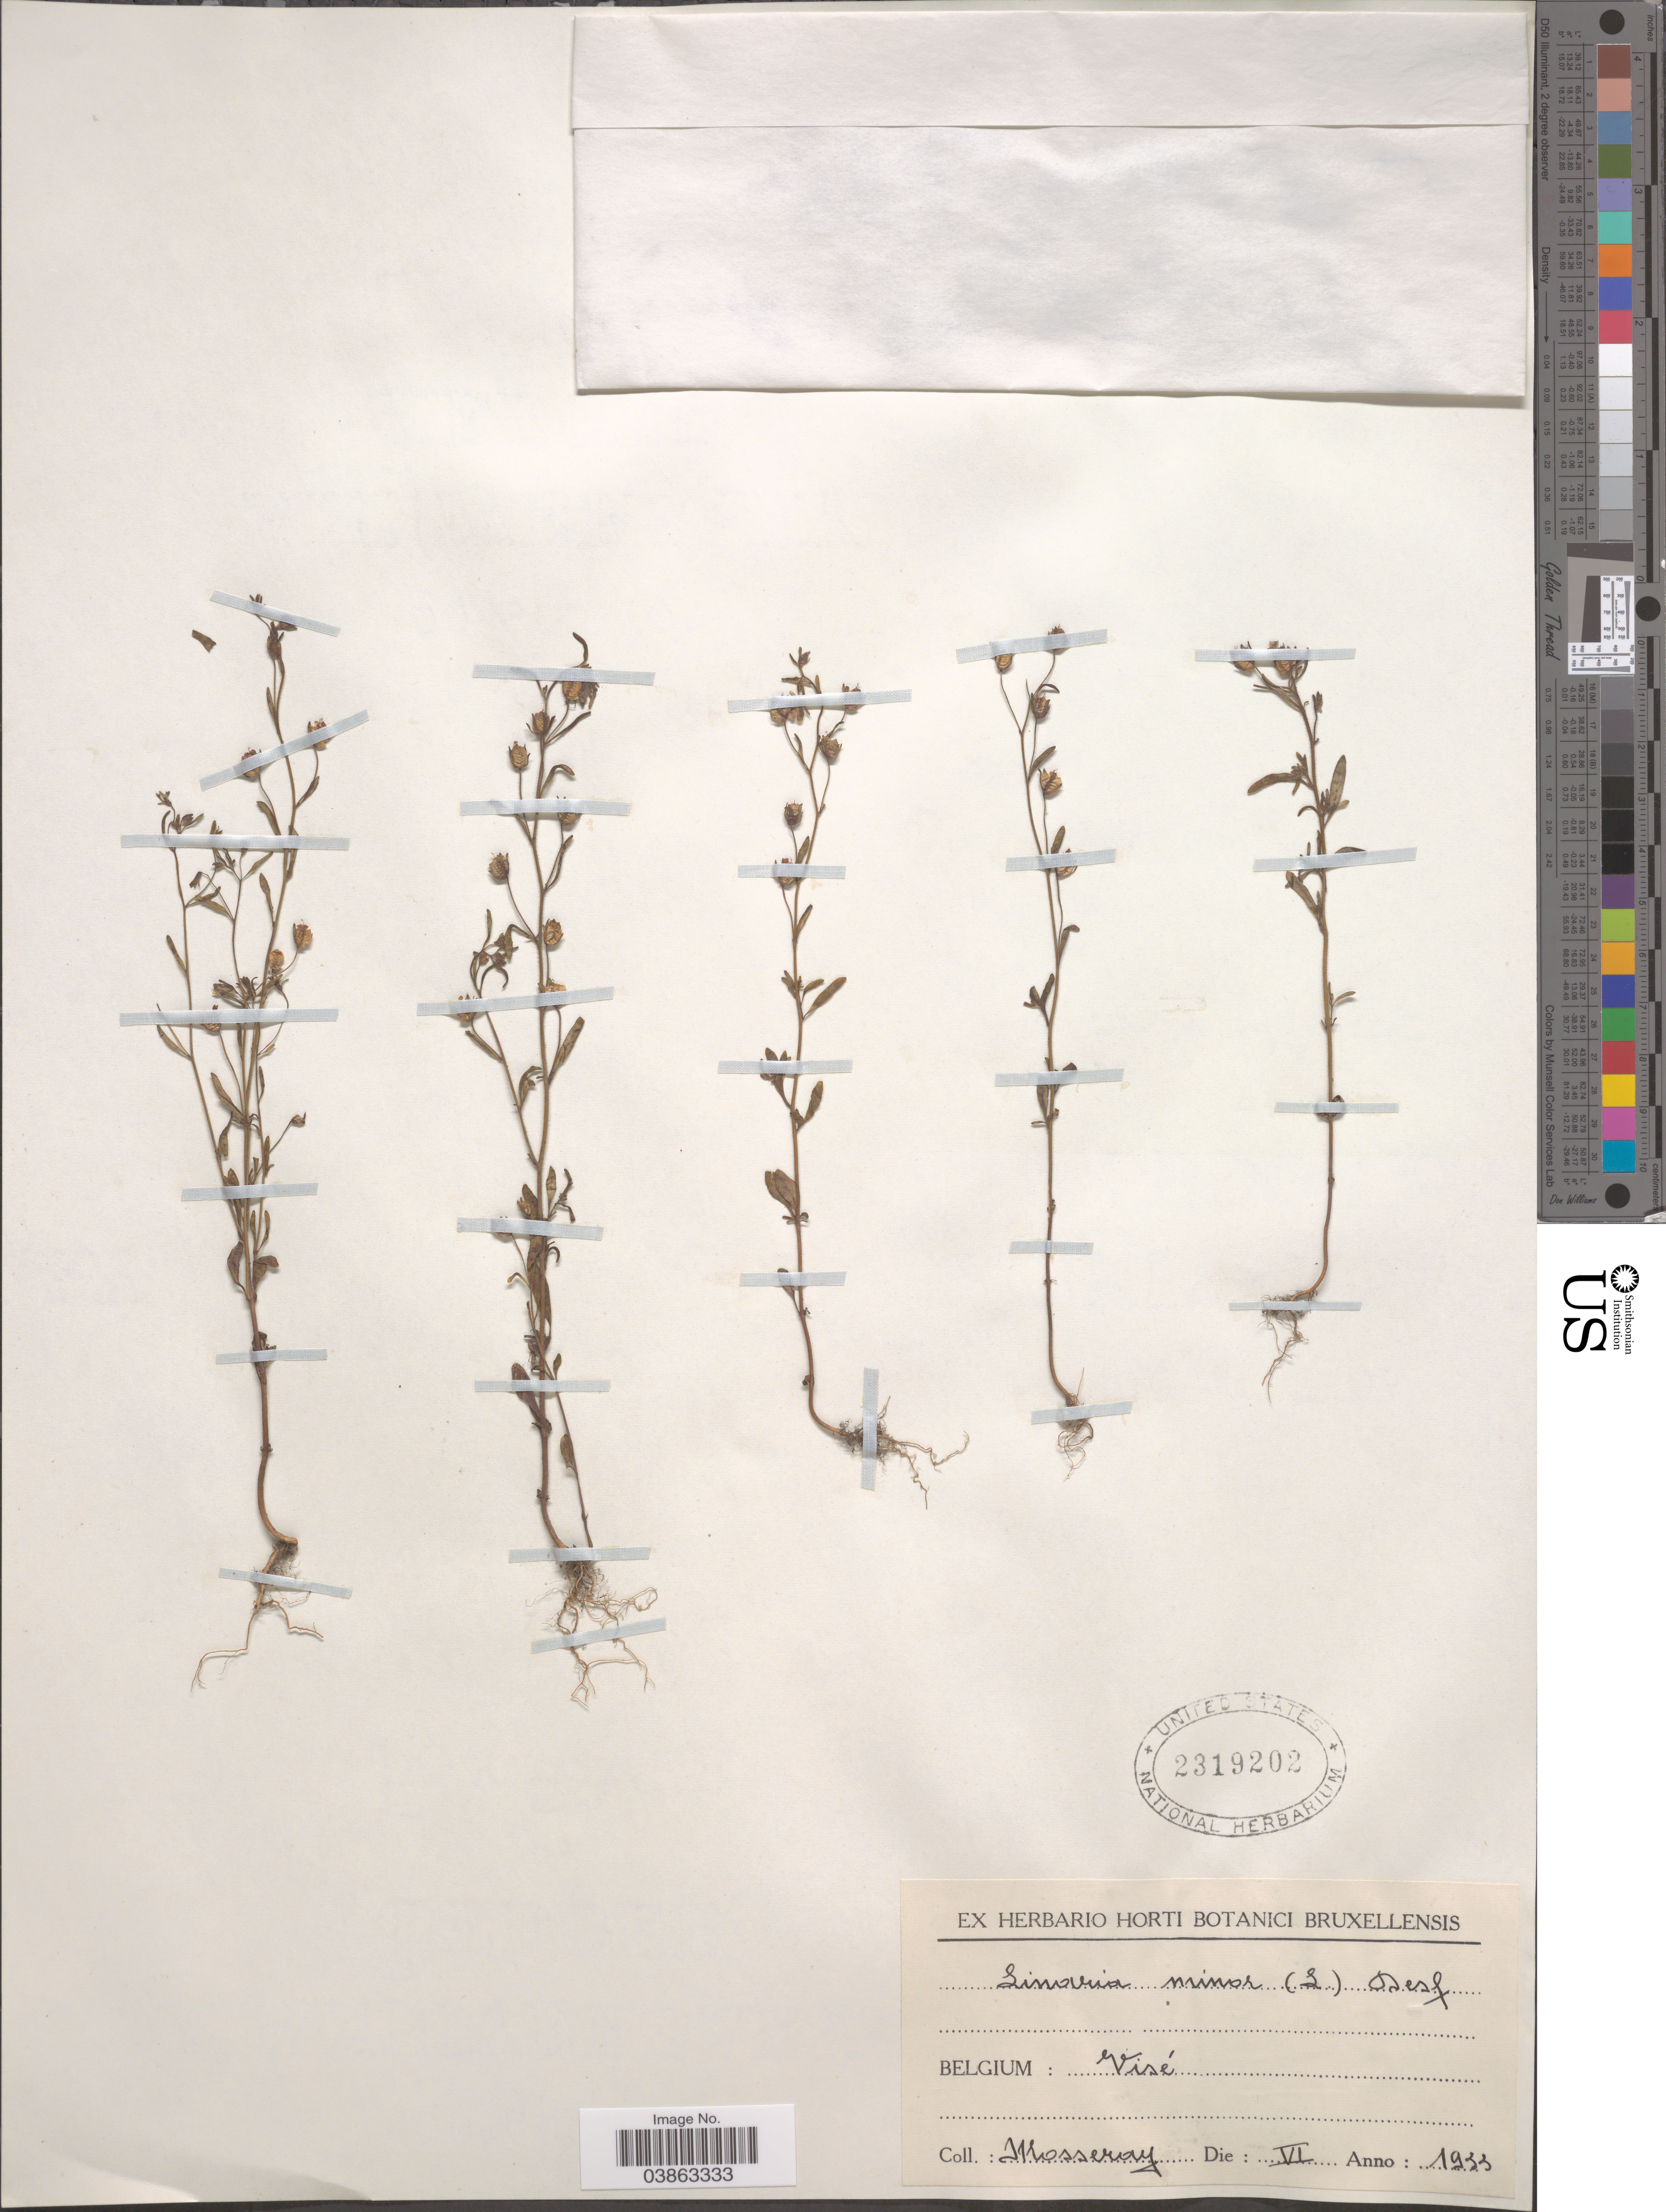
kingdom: Plantae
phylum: Tracheophyta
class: Magnoliopsida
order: Lamiales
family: Plantaginaceae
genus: Linaria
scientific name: Linaria minor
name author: (L.) Desf.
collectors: Mosseray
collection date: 1933-06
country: Belgium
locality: Visé.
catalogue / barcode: US 2319202